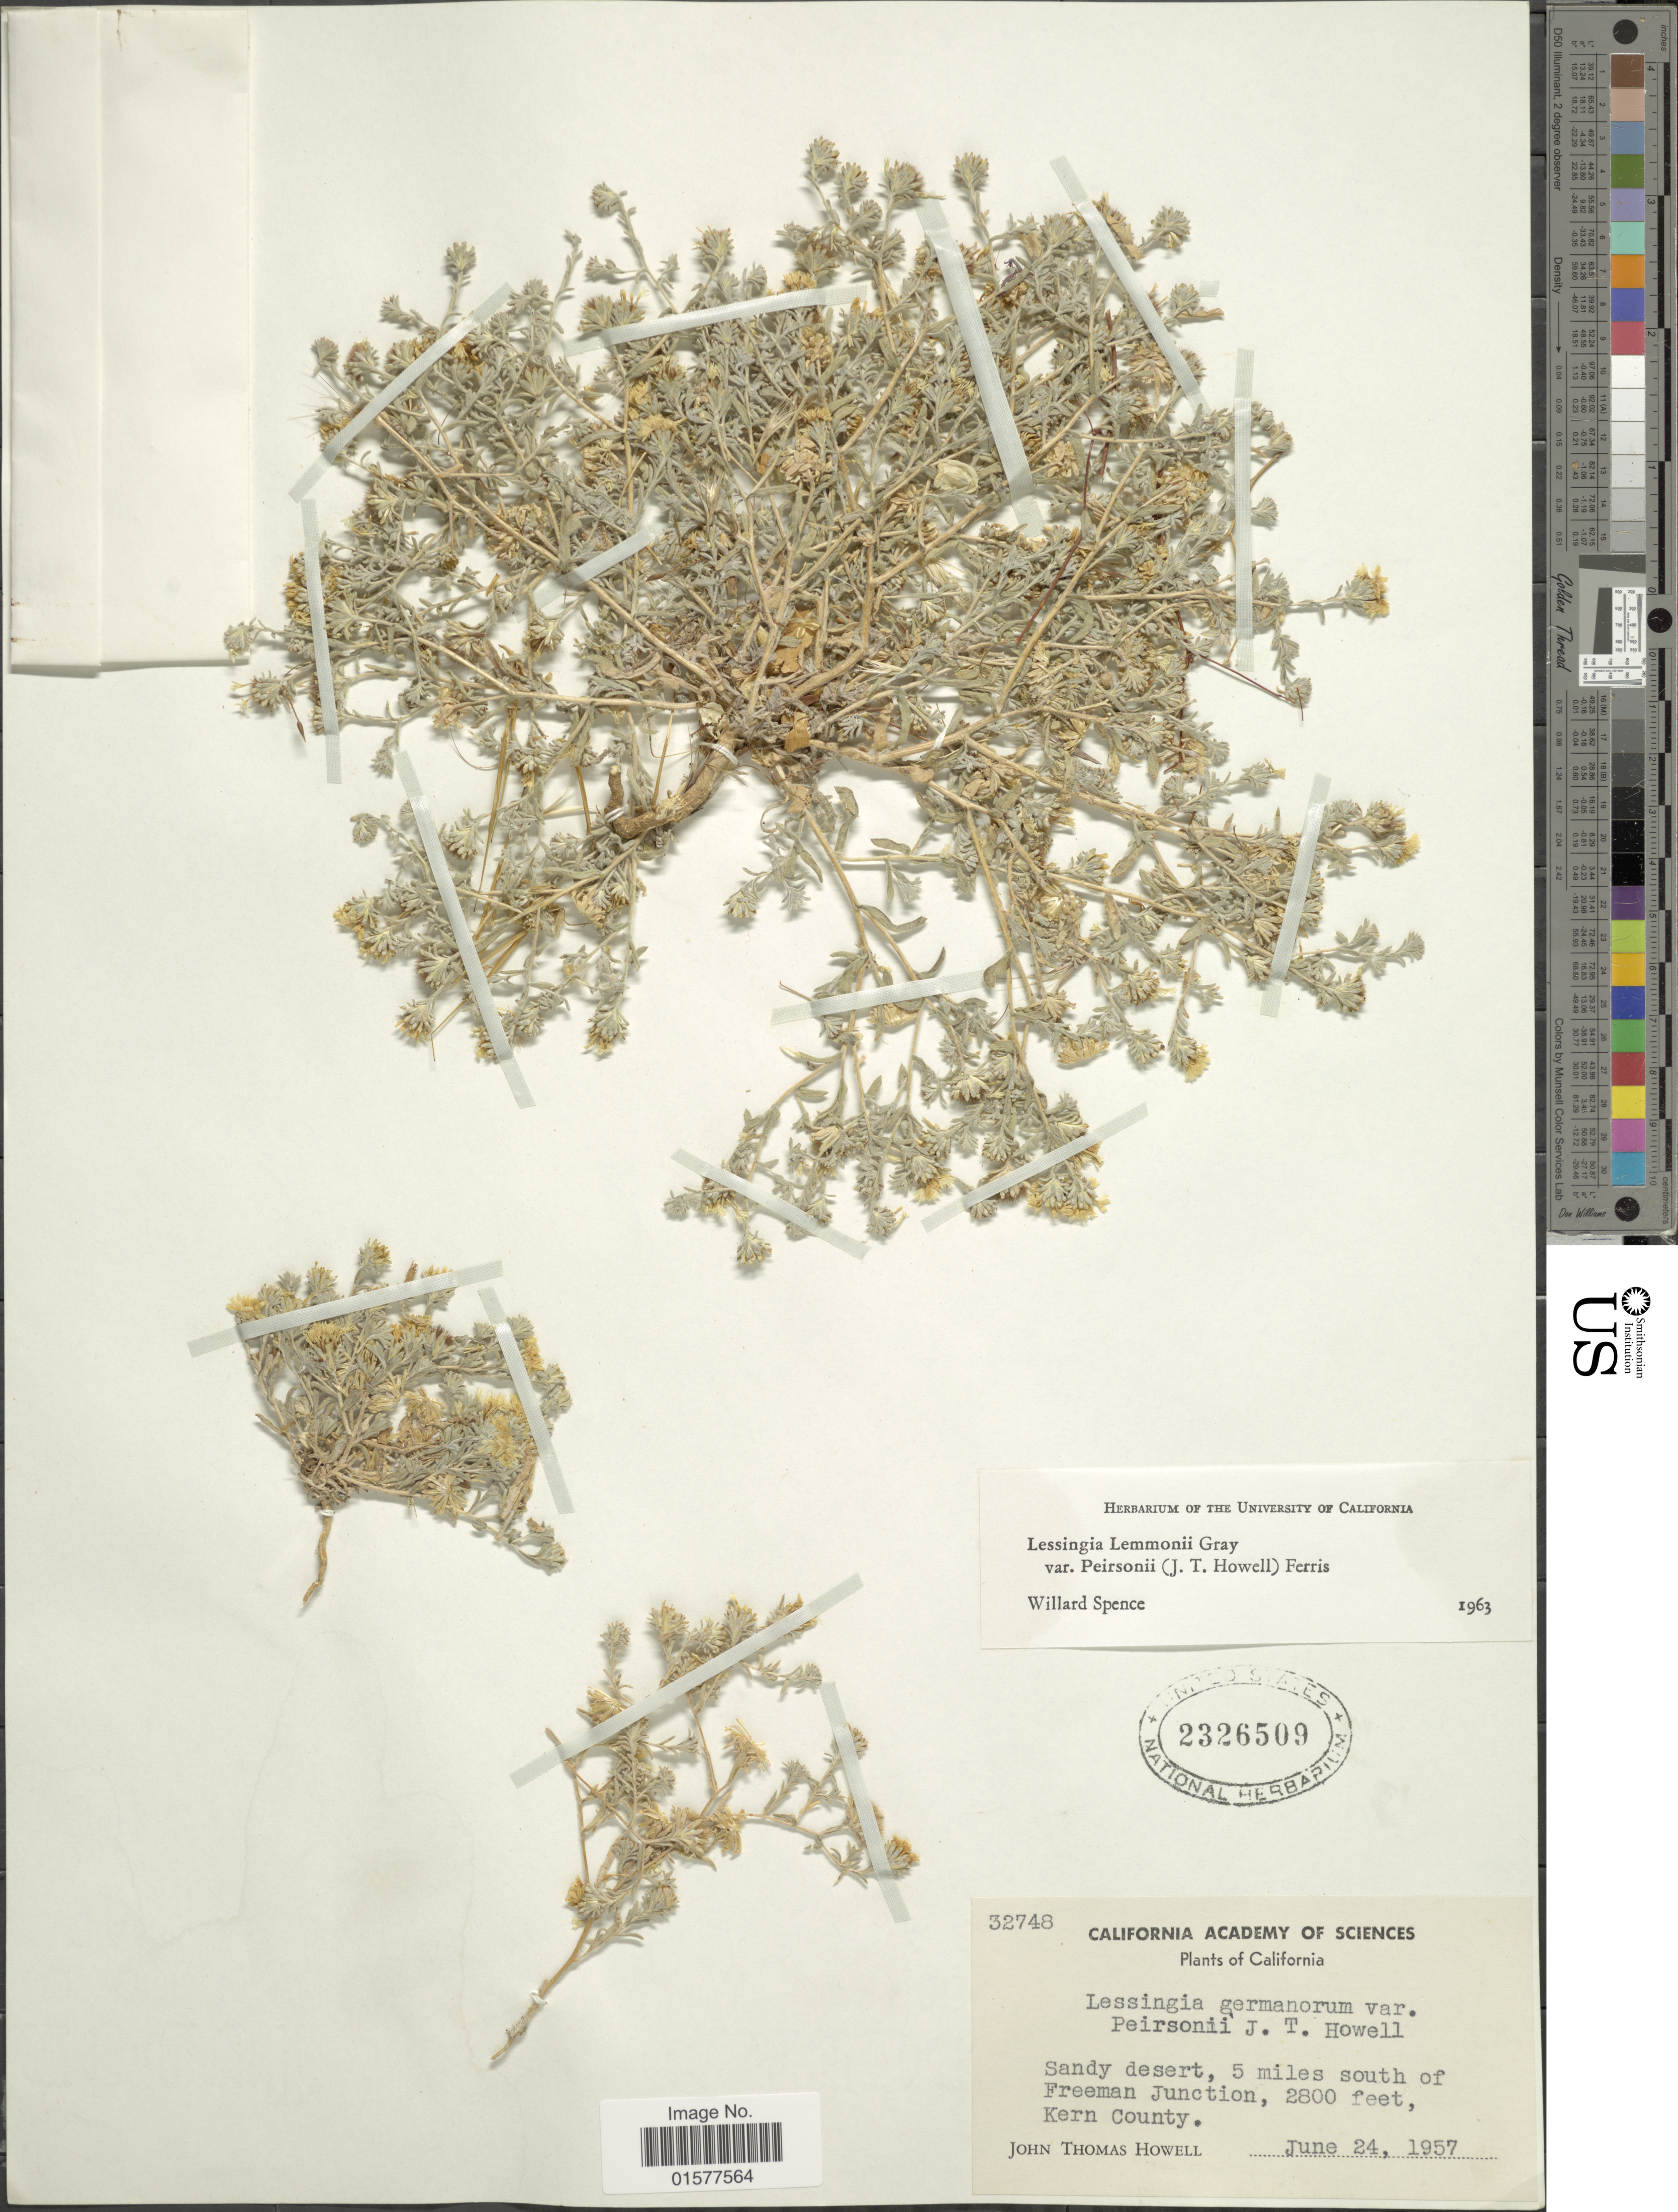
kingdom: Plantae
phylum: Tracheophyta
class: Magnoliopsida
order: Asterales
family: Asteraceae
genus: Lessingia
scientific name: Lessingia lemmonii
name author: A. Gray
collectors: J. T. Howell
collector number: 32748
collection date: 1957-06-24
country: United States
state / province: California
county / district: Kern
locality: Sandy desert, 5 miles south of Freeman Junction, Kern County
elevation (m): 853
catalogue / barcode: US 2326509